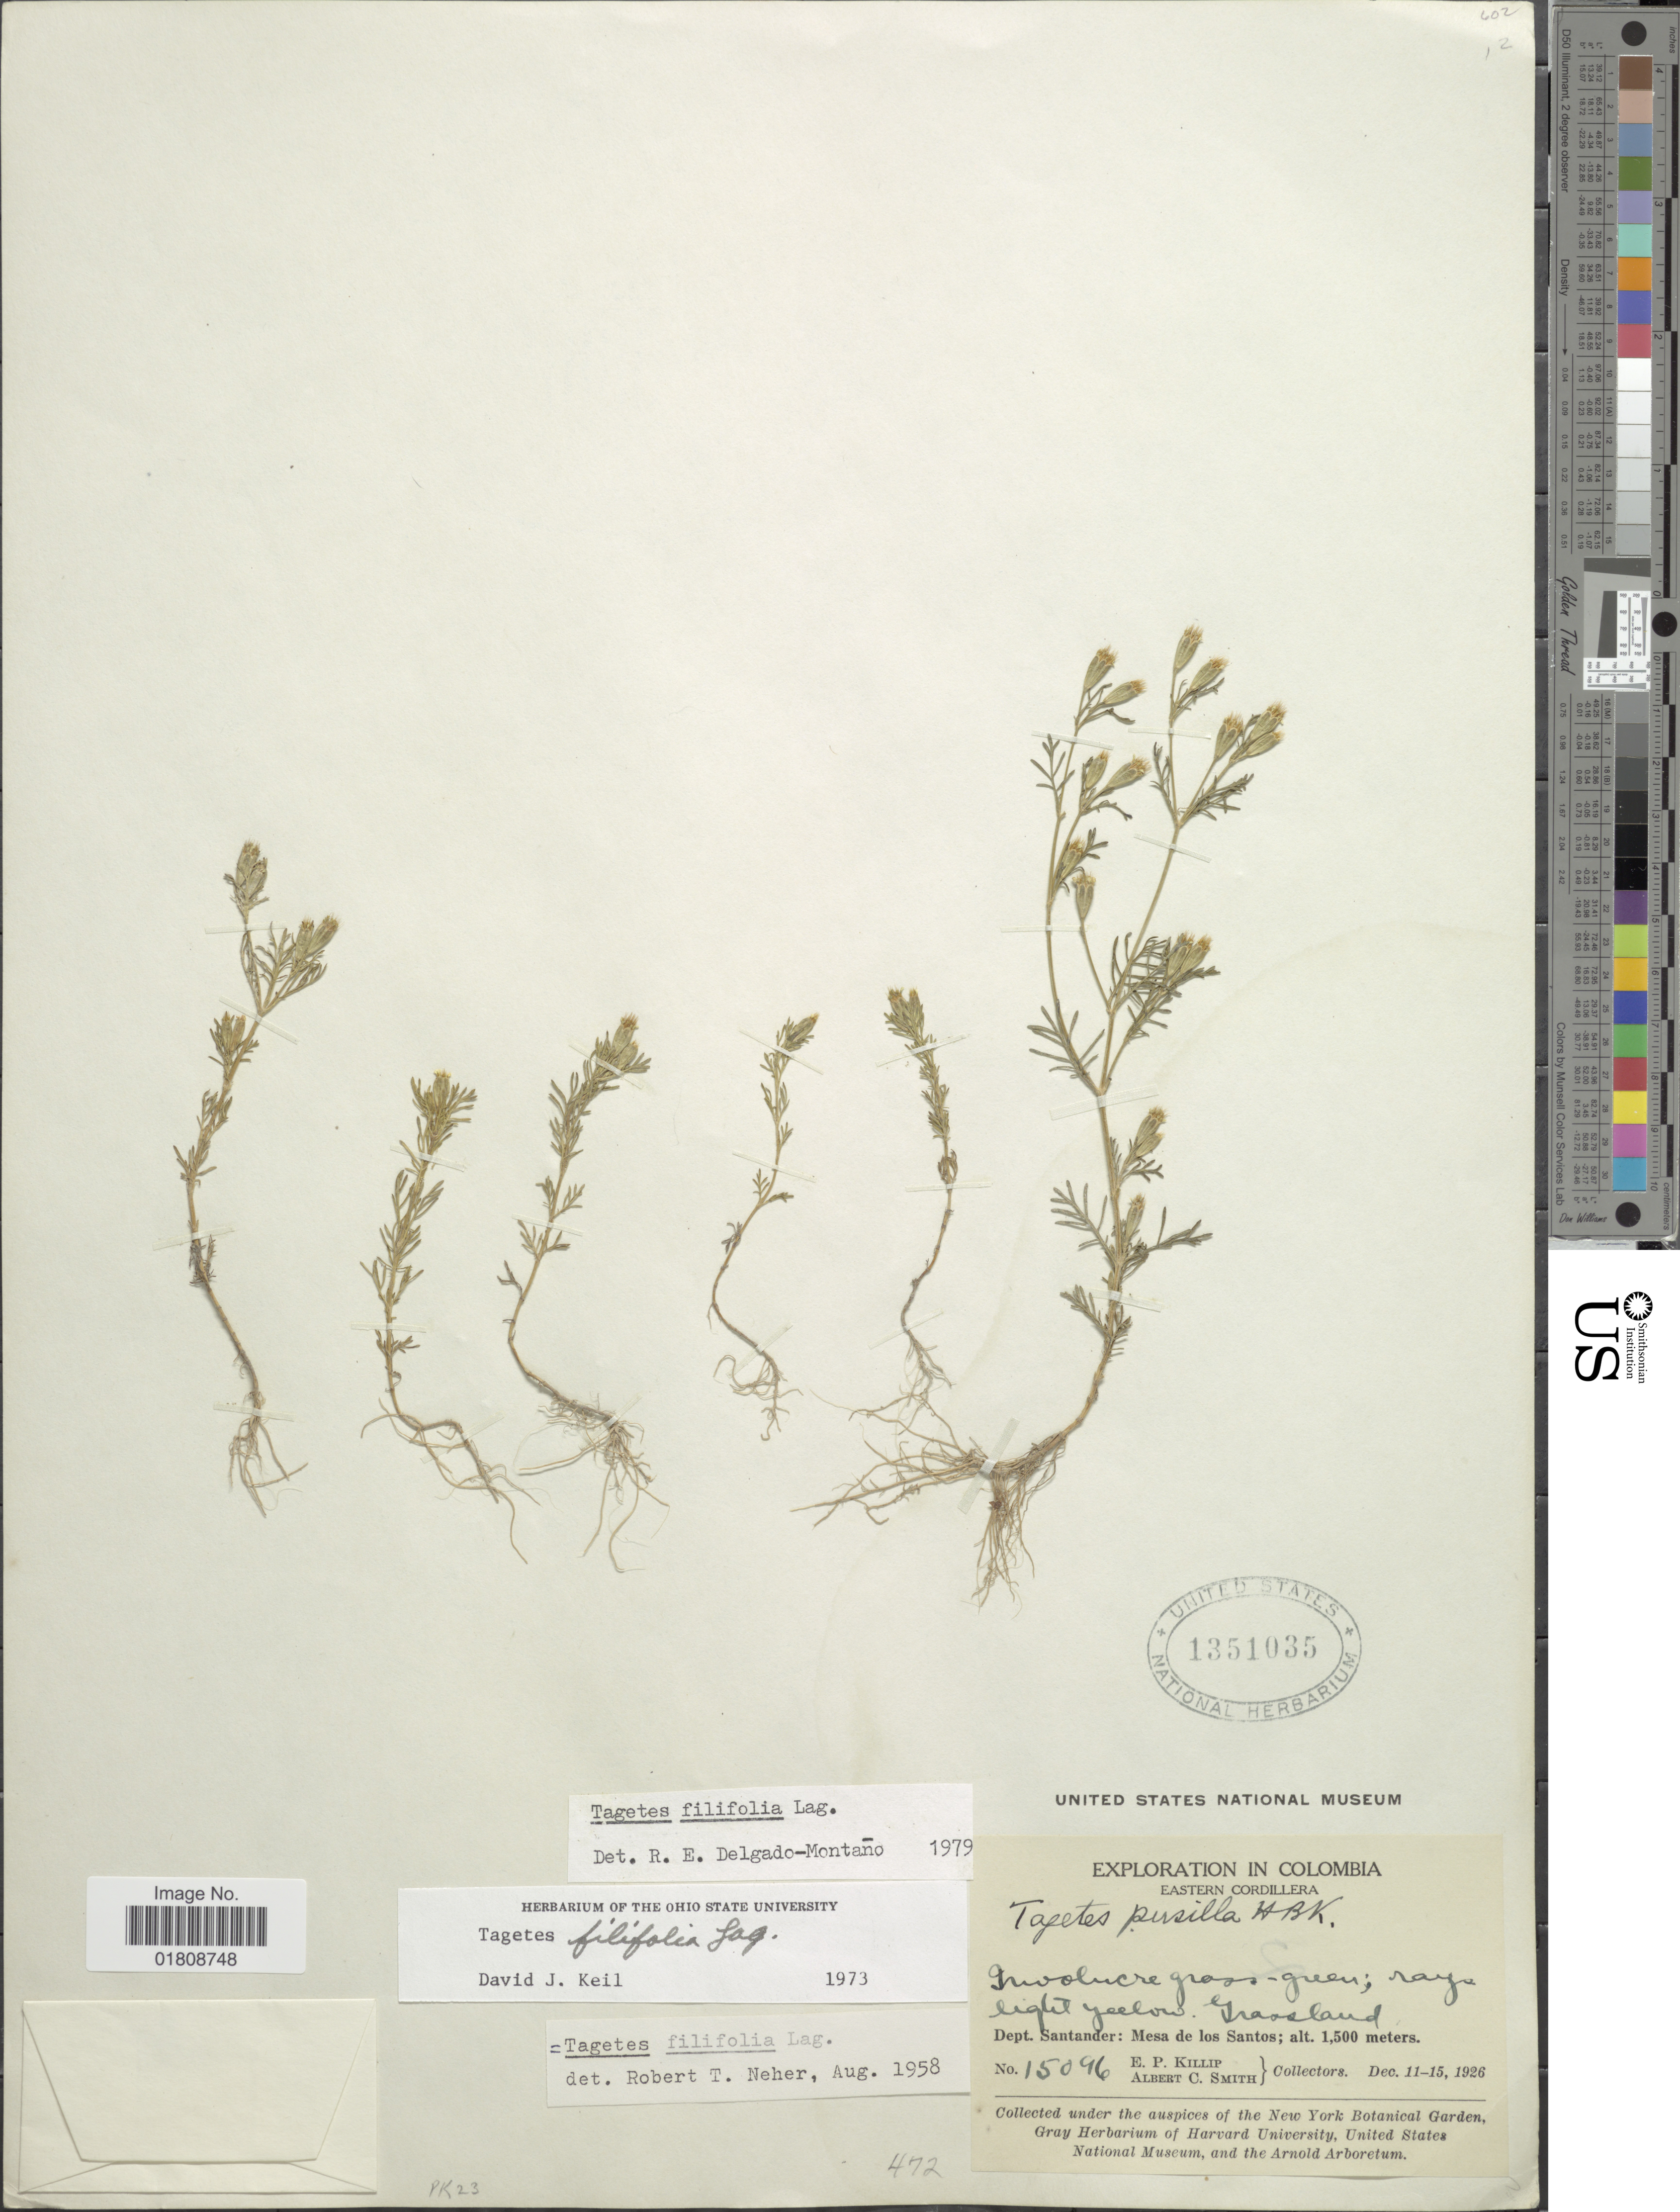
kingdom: Plantae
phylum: Tracheophyta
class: Magnoliopsida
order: Asterales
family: Asteraceae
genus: Tagetes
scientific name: Tagetes filifolia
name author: Lag.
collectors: E. P. Killip & A. C. Smith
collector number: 15096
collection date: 1926-12-11/1926-12-15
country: Colombia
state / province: Santander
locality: Eastern Cordillera, Mesa de los Santos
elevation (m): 1500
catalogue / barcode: US 1351035